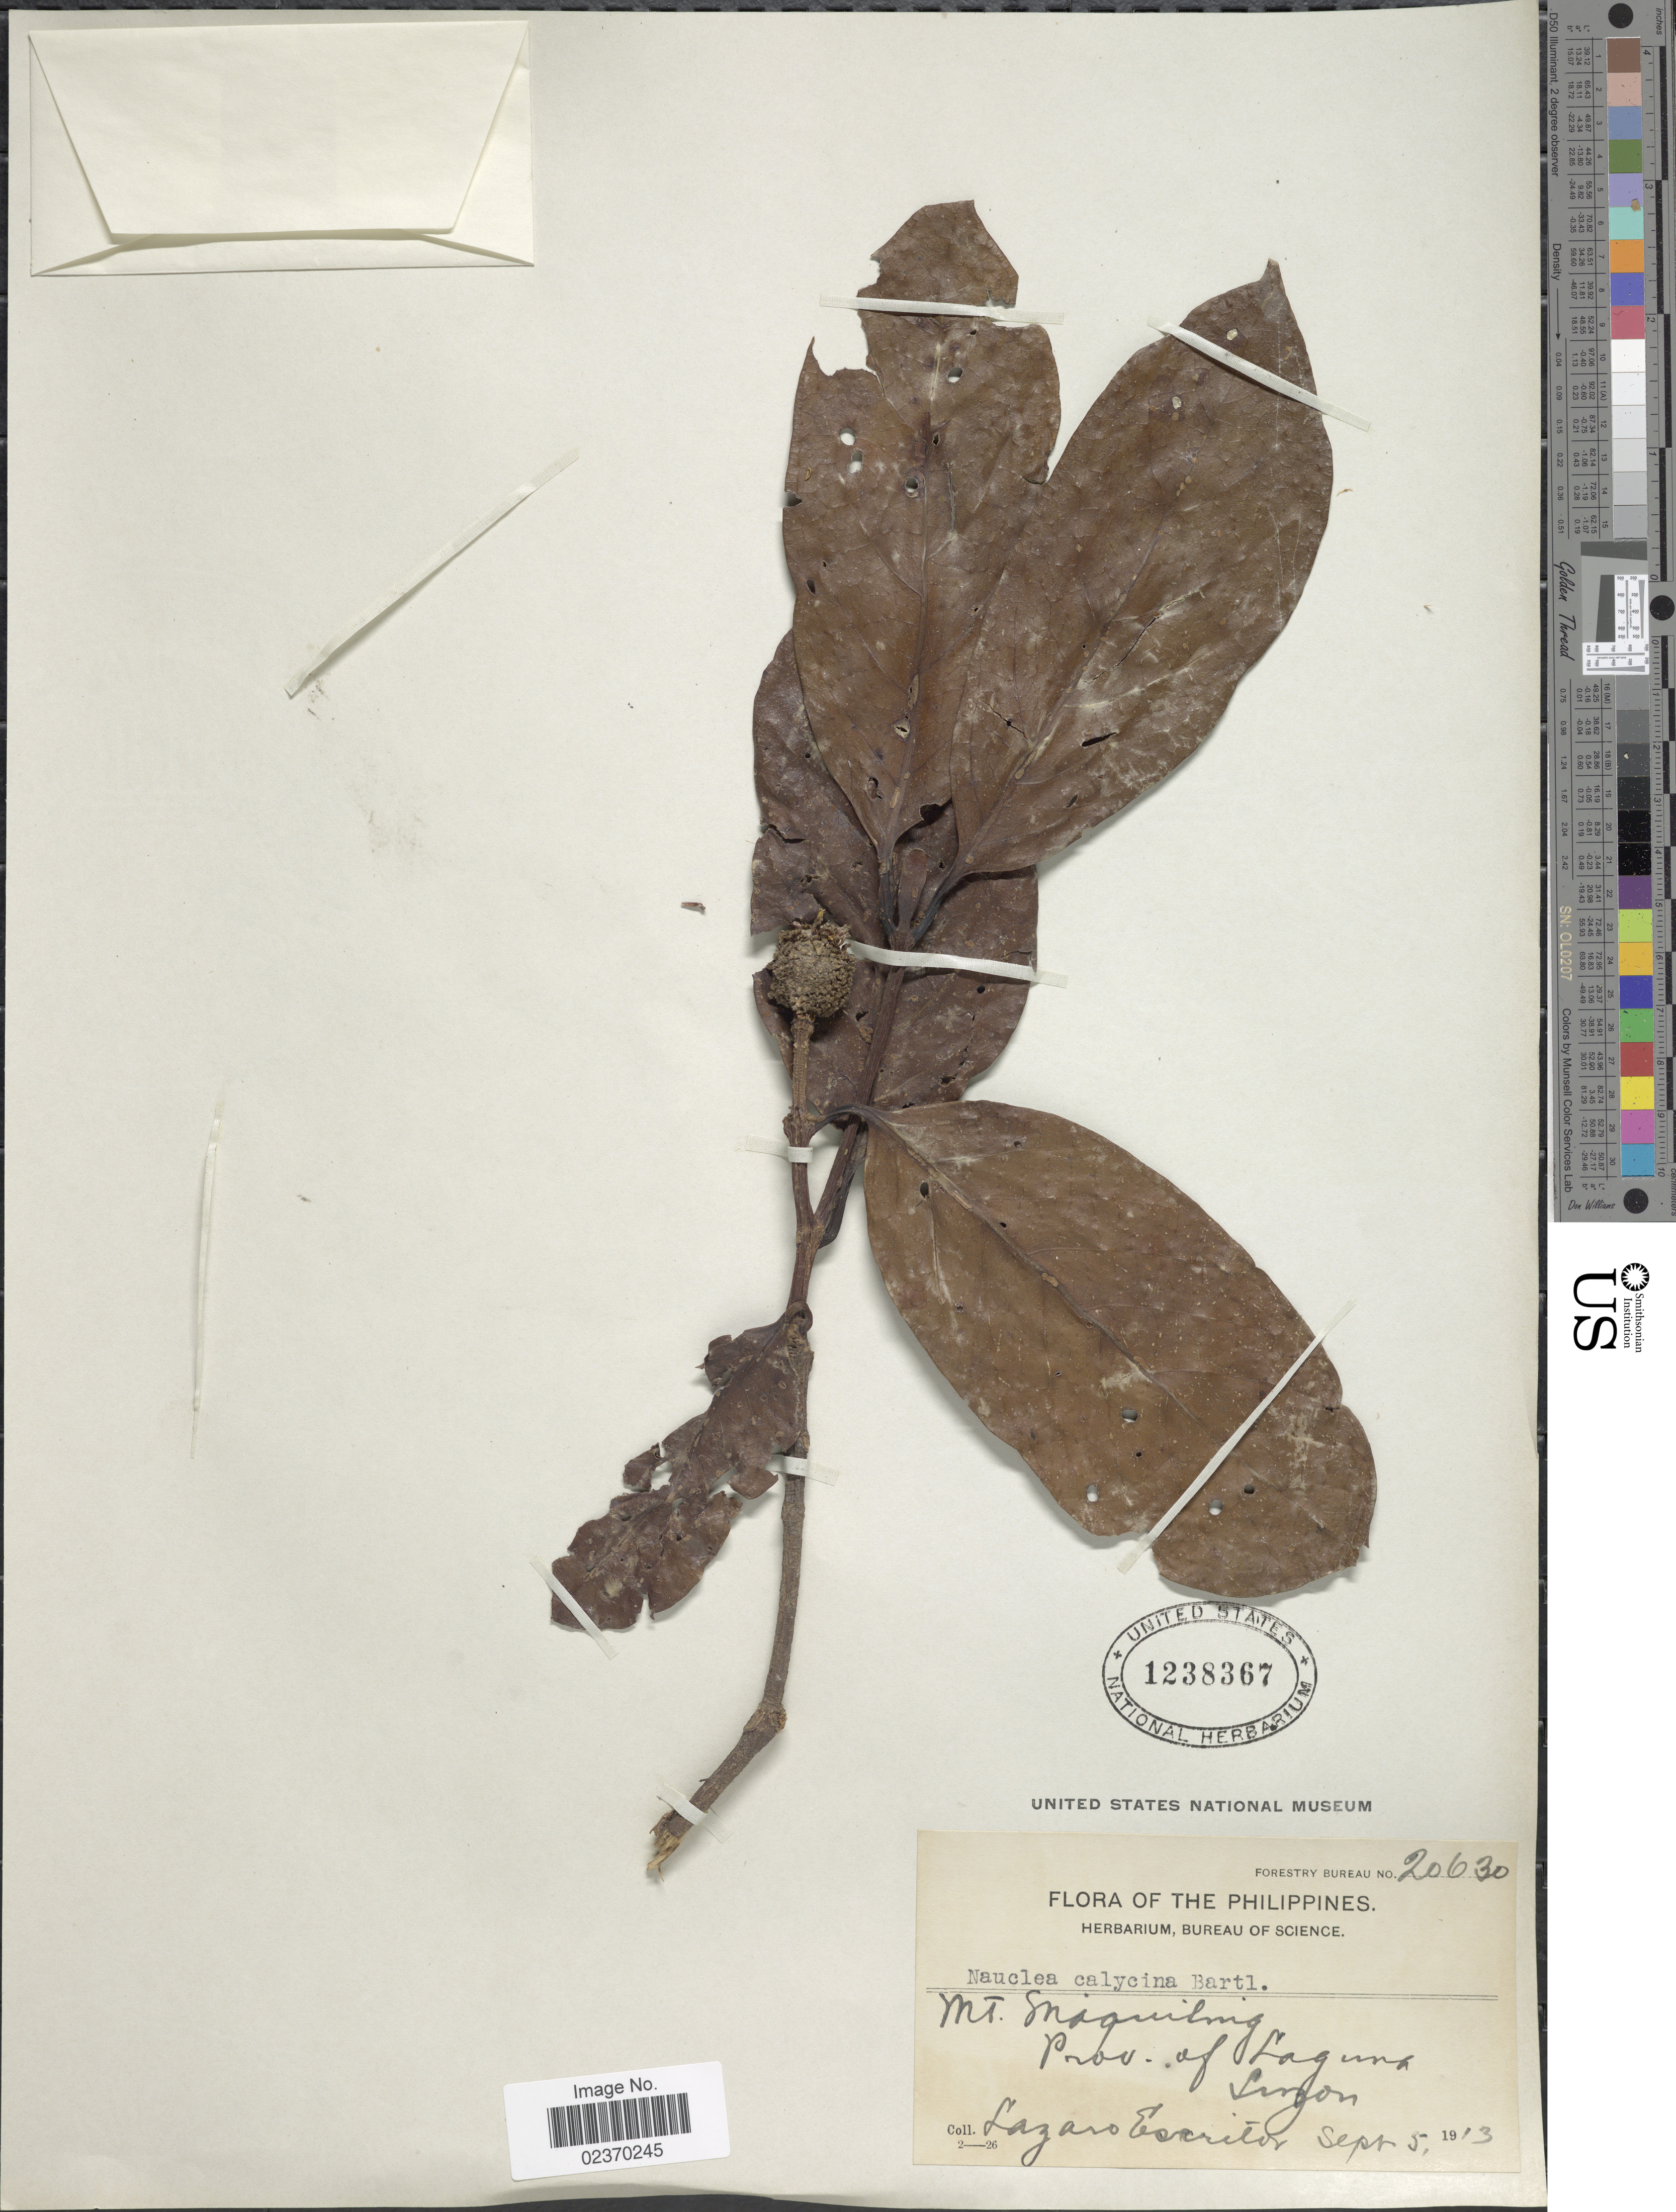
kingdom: Plantae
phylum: Tracheophyta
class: Magnoliopsida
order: Gentianales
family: Rubiaceae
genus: Neonauclea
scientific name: Neonauclea calycina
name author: (Bartl. ex DC.) Merr.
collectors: L. Escritor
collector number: Forestry Bureau 20630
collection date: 1913-09-05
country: Philippines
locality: Mt Maquiling, Prov. of Laguna, Luzon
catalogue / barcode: US 1238367